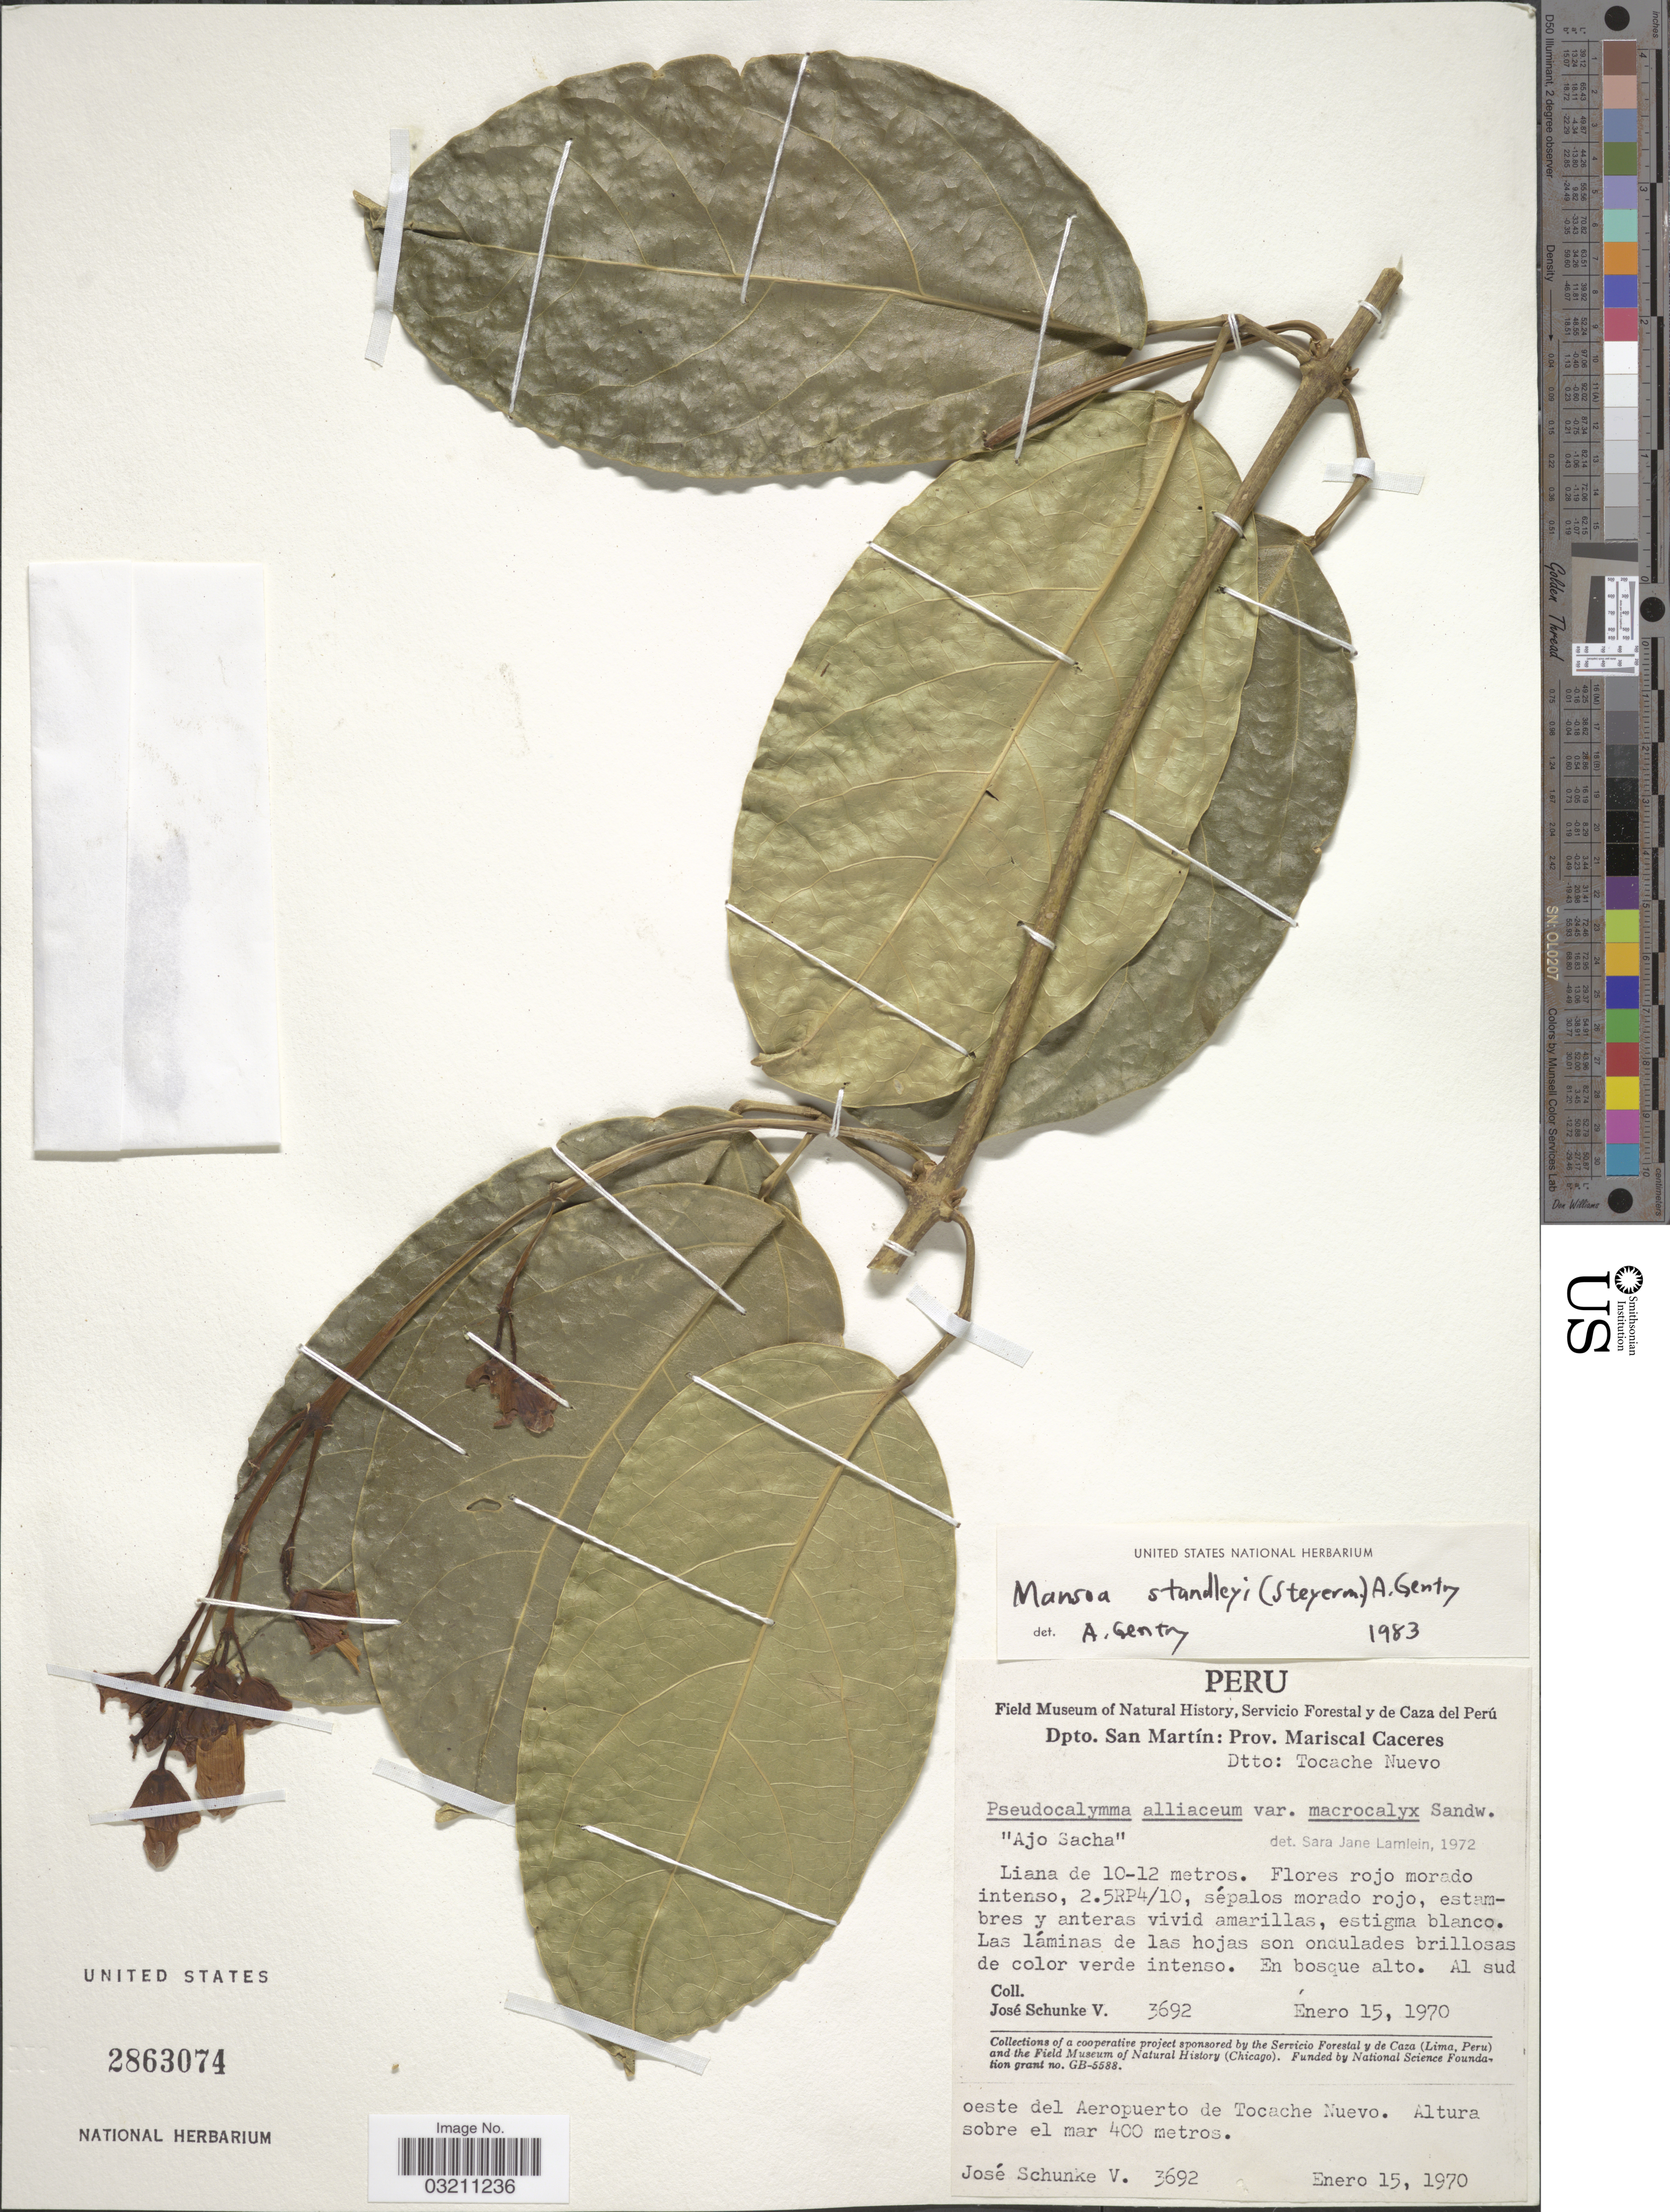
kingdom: Plantae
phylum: Tracheophyta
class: Magnoliopsida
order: Lamiales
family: Bignoniaceae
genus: Mansoa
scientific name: Mansoa standleyi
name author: (Steyerm.) A.H. Gentry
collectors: J. Schunke Vigo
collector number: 3692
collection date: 1970-01-15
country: Peru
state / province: San Martín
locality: Dpto. San Martín : Prov. Mariscal Caceres. Dtto: Tocache Nuevo. Al sud oeste del Aeropuerto de Tocache Nuevo.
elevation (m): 400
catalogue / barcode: US 2863074